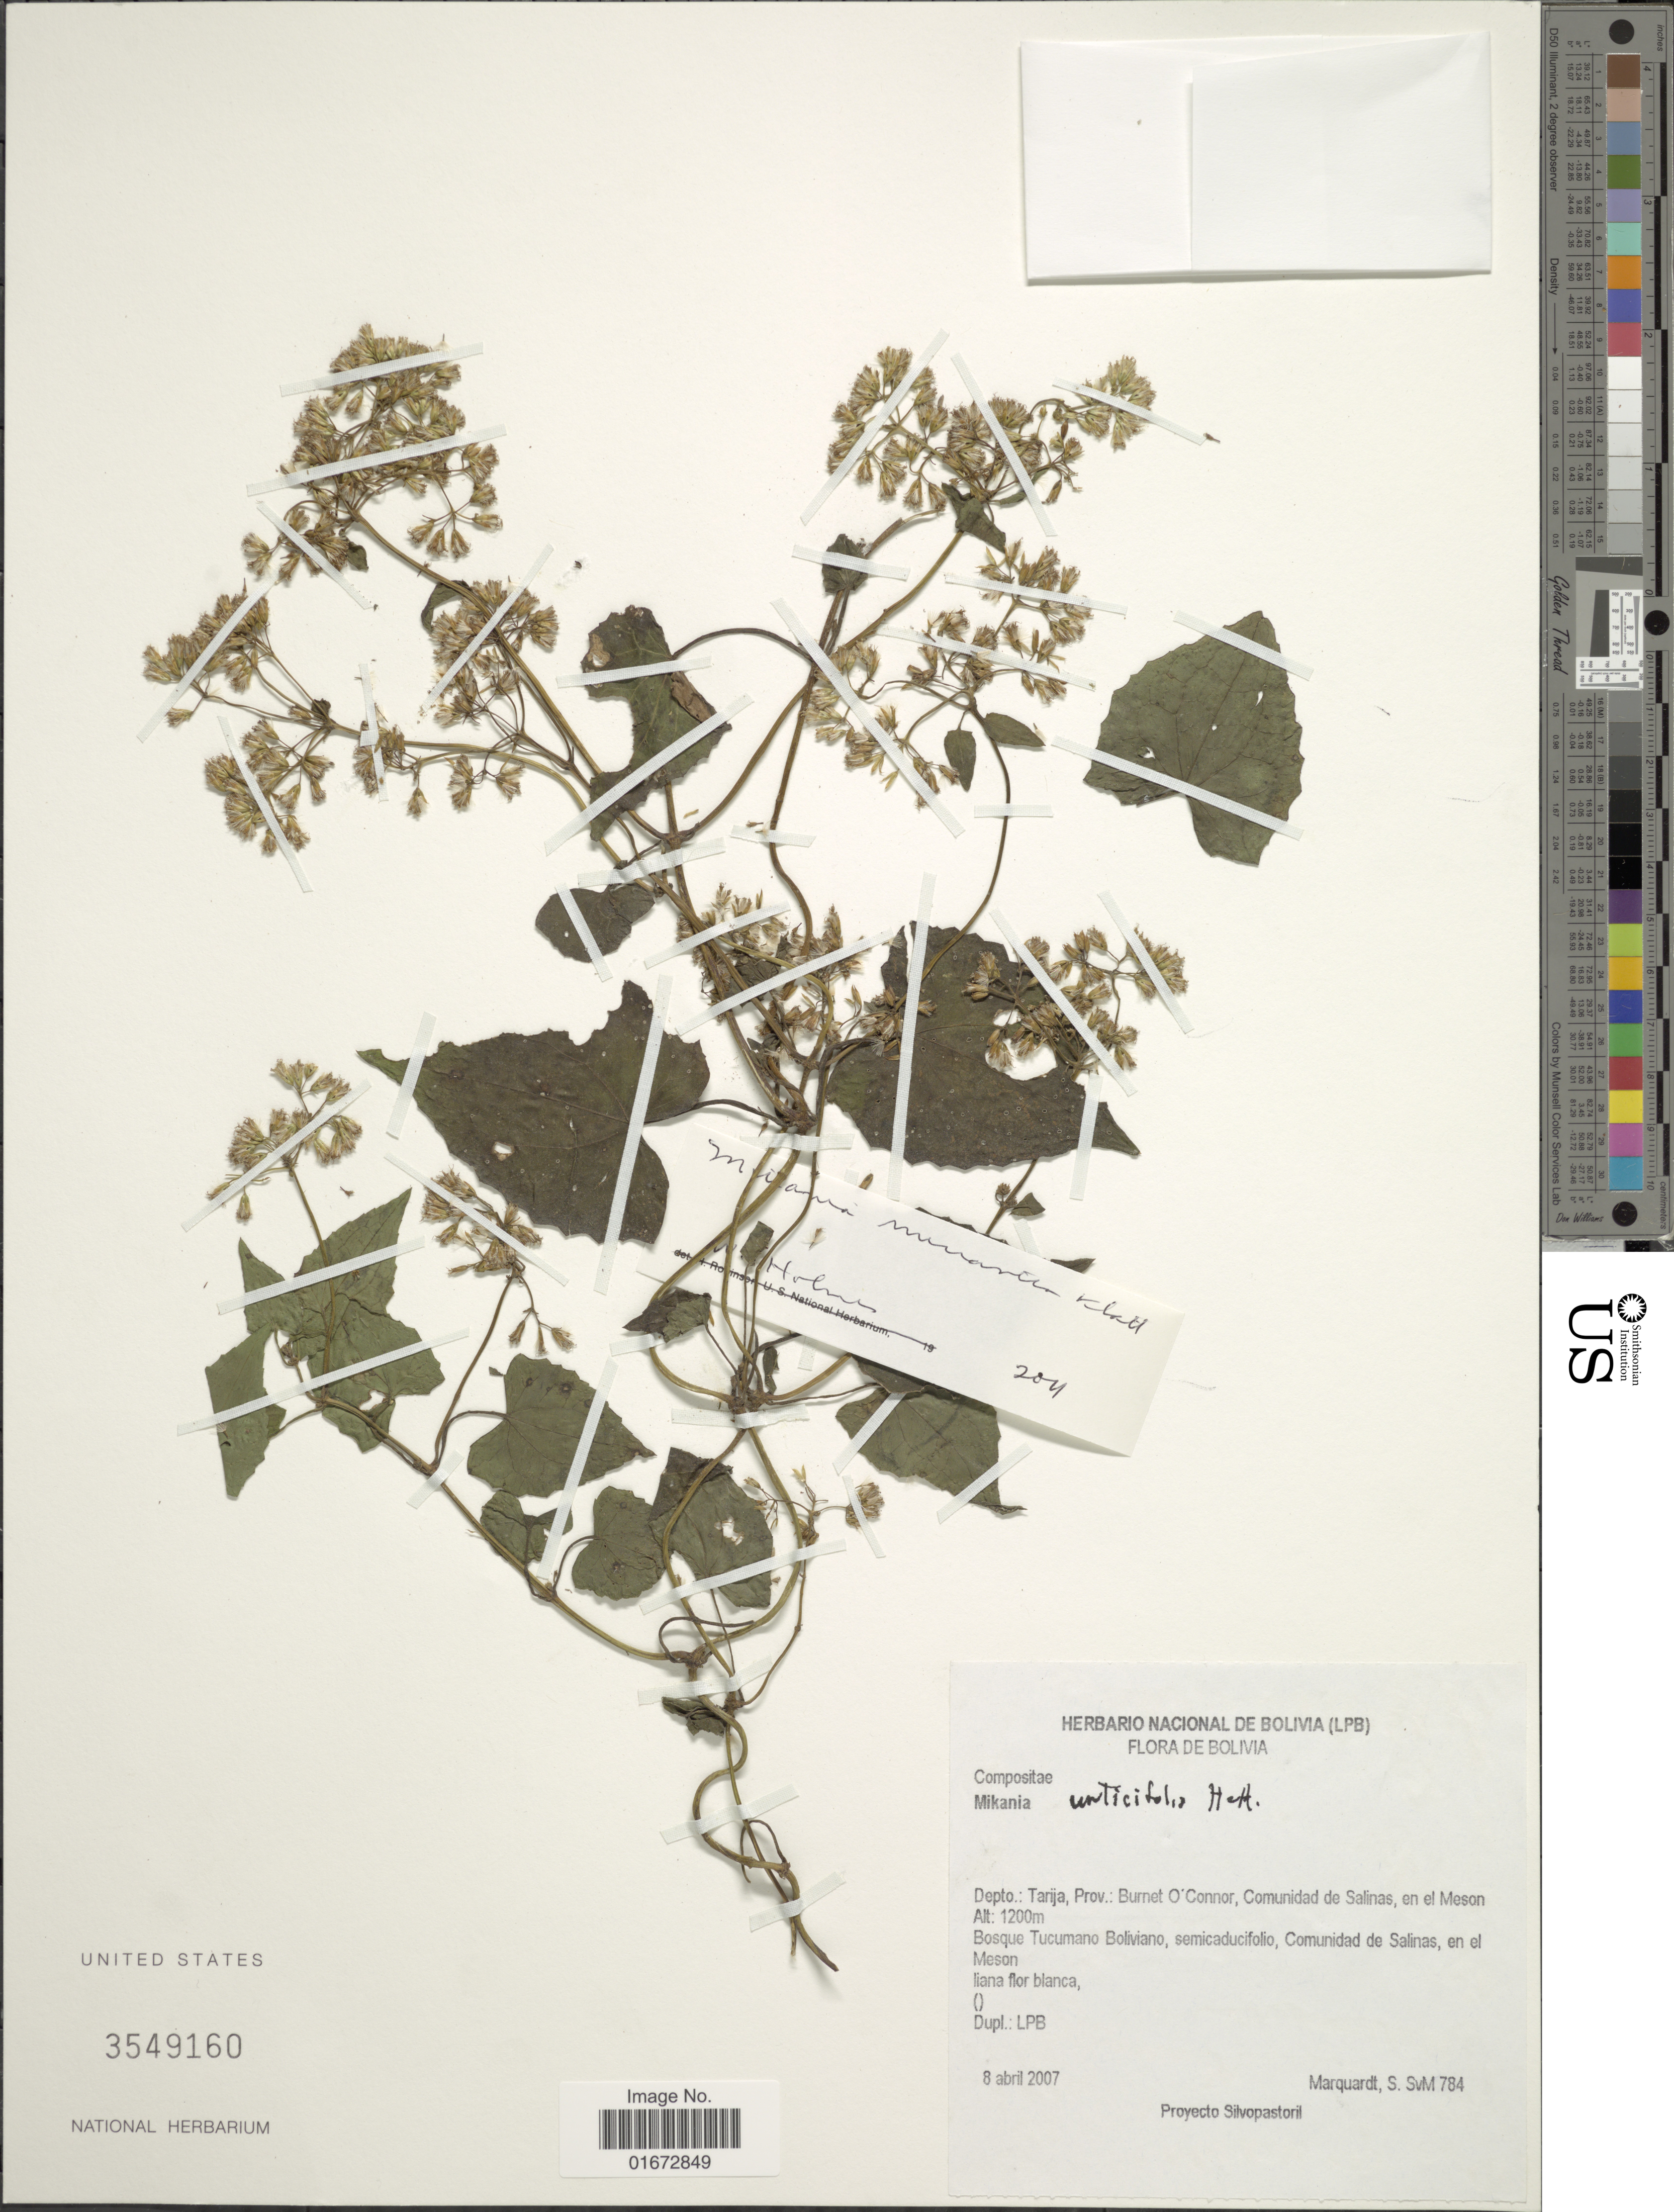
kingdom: Plantae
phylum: Tracheophyta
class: Magnoliopsida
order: Asterales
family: Asteraceae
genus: Mikania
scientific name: Mikania micrantha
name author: Kunth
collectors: S. Marquardt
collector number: SvM 784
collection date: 2007-04-08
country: Bolivia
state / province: Tarija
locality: Depto. Tarija, Prov. Burnet O'Connor, Comunidad de Salinas, en el Meson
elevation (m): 1200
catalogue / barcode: US 3549160